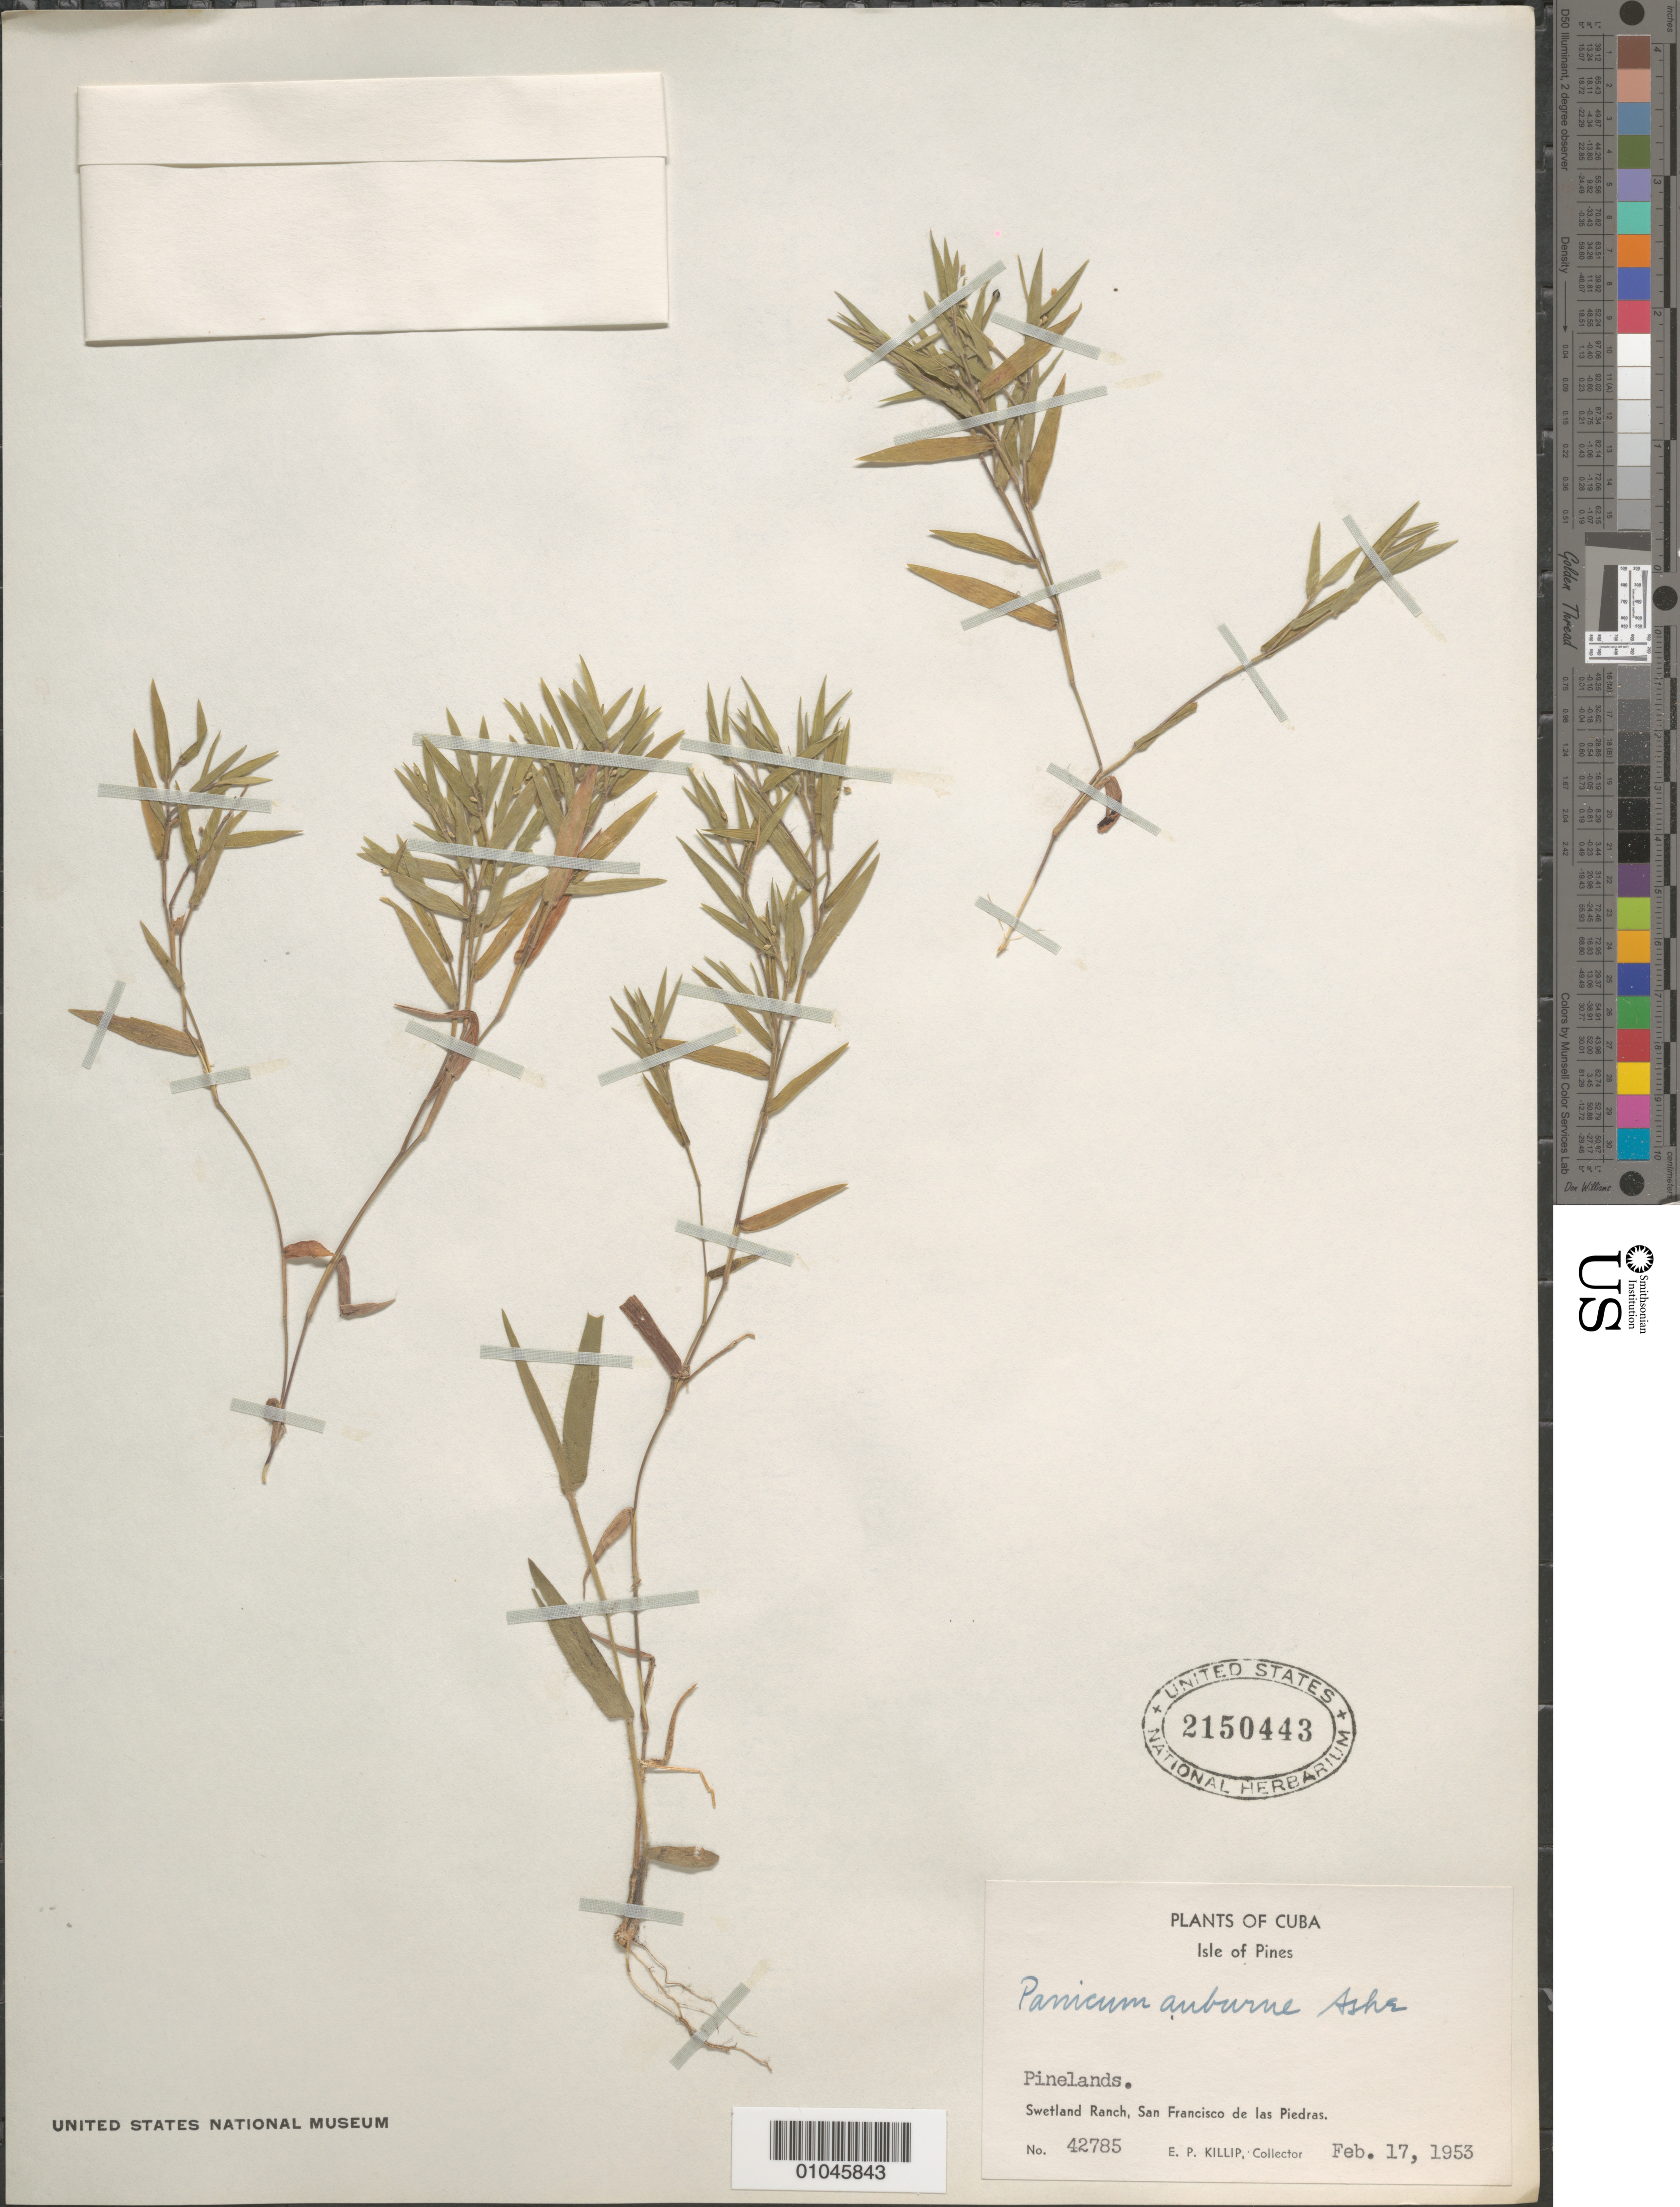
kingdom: Plantae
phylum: Tracheophyta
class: Liliopsida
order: Poales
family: Poaceae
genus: Panicum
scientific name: Panicum auburne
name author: Ashe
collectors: E. P. Killip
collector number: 42785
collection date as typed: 17 Feb 1953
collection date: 1953-02-17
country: Cuba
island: Cuba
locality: Pinelands Swetlnad Ranch, San Francisco de las Piedras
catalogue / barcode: US 2150443